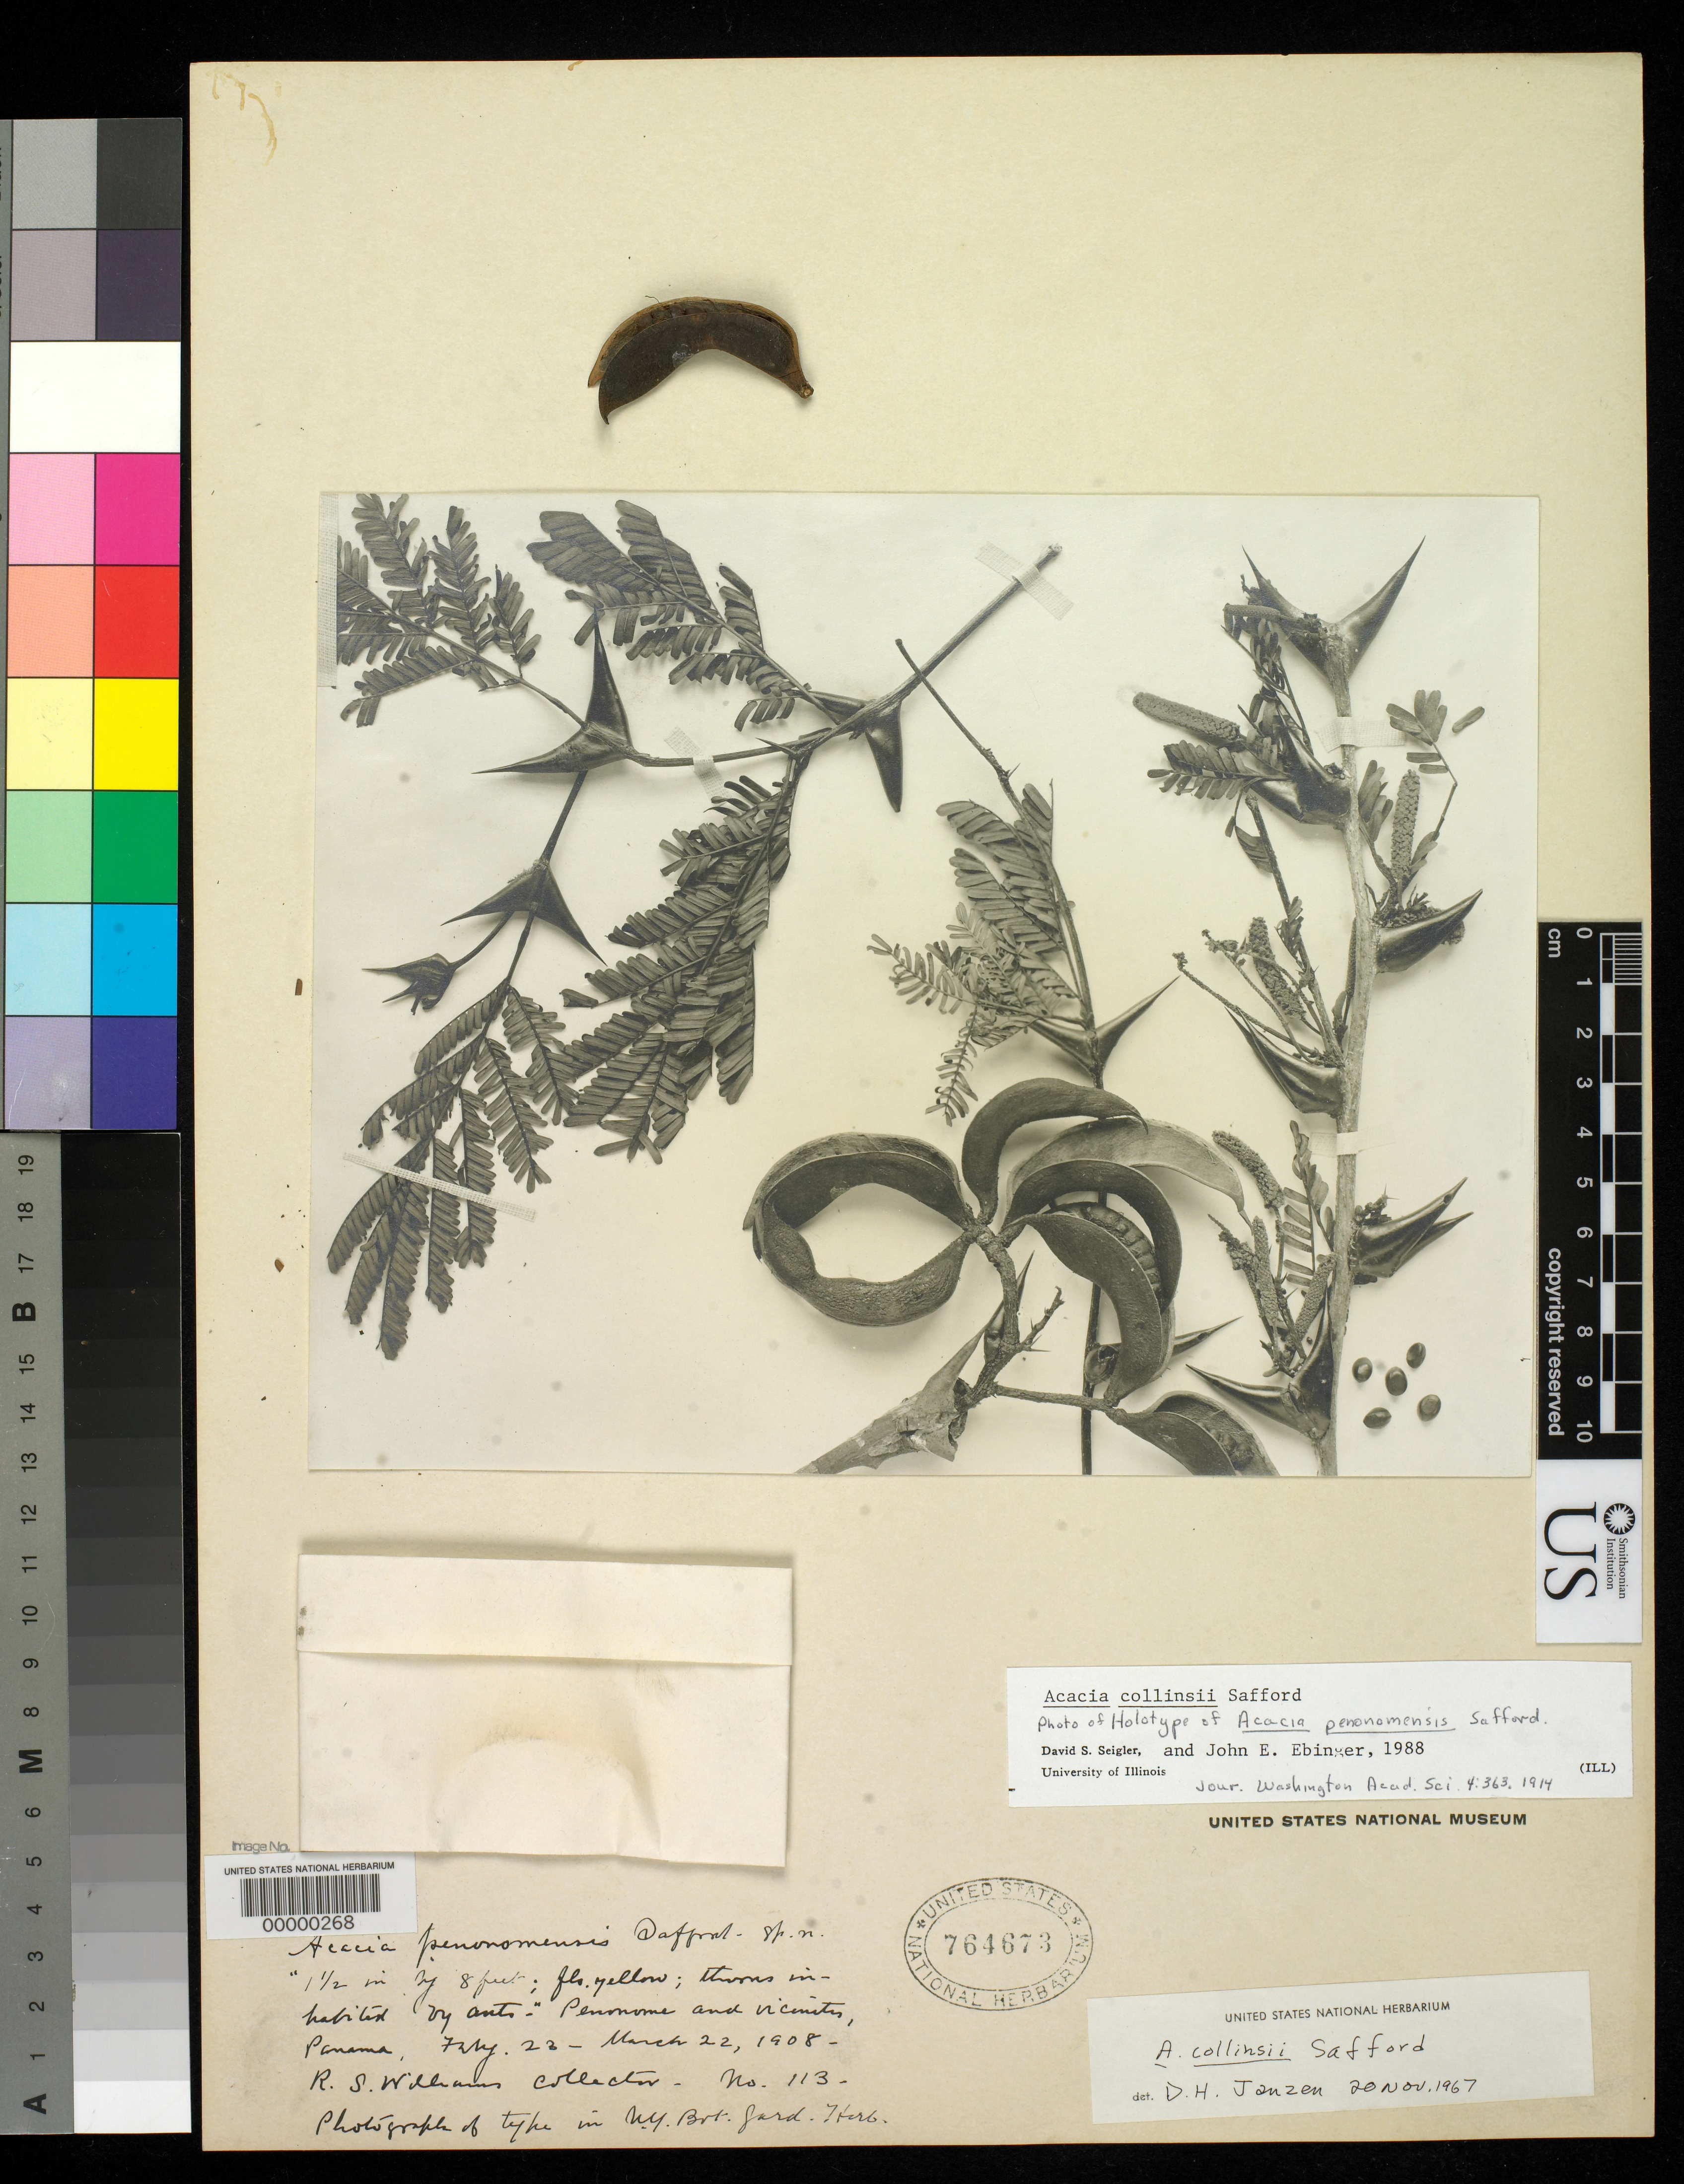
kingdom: Plantae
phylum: Tracheophyta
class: Magnoliopsida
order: Fabales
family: Fabaceae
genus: Acacia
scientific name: Acacia penonomensis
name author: Saff.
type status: Isotype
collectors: R. S. Williams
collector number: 113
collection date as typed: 23 Feb 1908 to 22 Mar 1908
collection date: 1908-02-23/1908-03-22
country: Panama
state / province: Coclé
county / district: Penonomé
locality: Vicinity of Penonome.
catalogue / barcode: US 764673